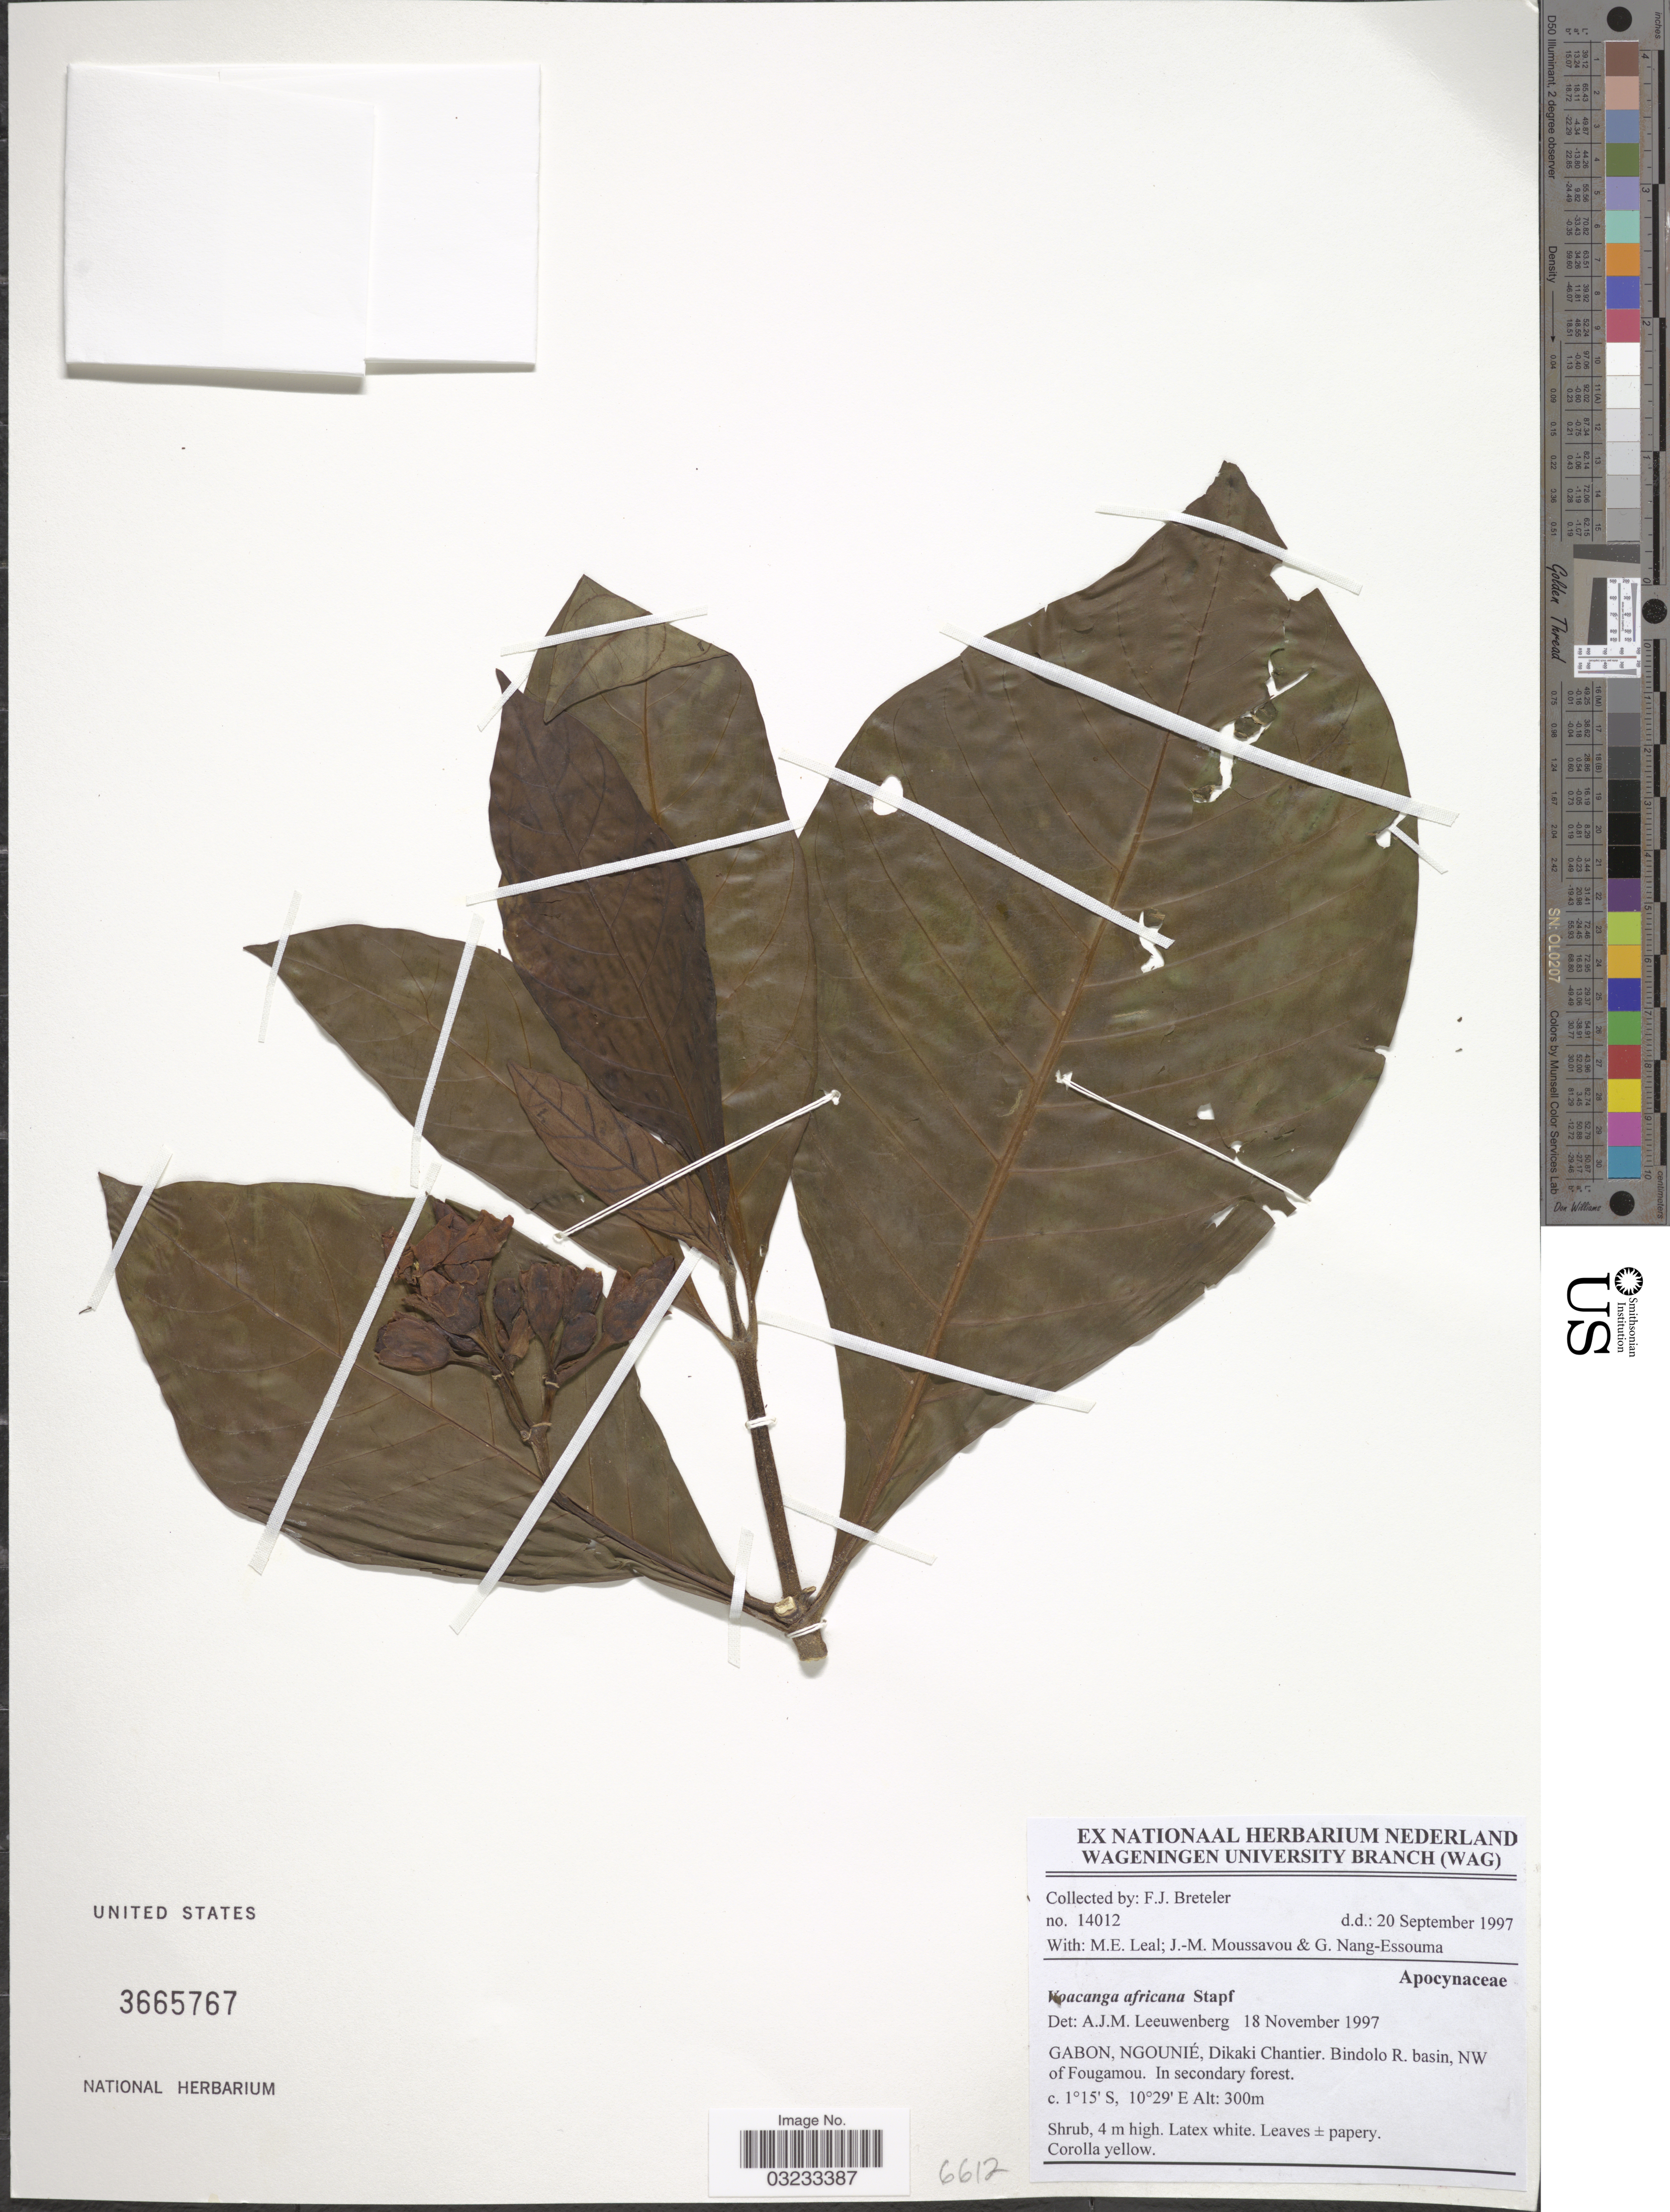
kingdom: Plantae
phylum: Tracheophyta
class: Magnoliopsida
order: Gentianales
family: Apocynaceae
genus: Voacanga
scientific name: Voacanga africana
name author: Stapf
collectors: F. J. Breteler, M. E. Leal, J. Moussavou & G. Nang-Essouma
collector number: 14012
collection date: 1997-09-20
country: Gabon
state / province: Ngounie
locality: Dikaki Chantier. Bindolo R. basin, NW of Fougamou.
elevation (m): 300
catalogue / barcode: US 3665767